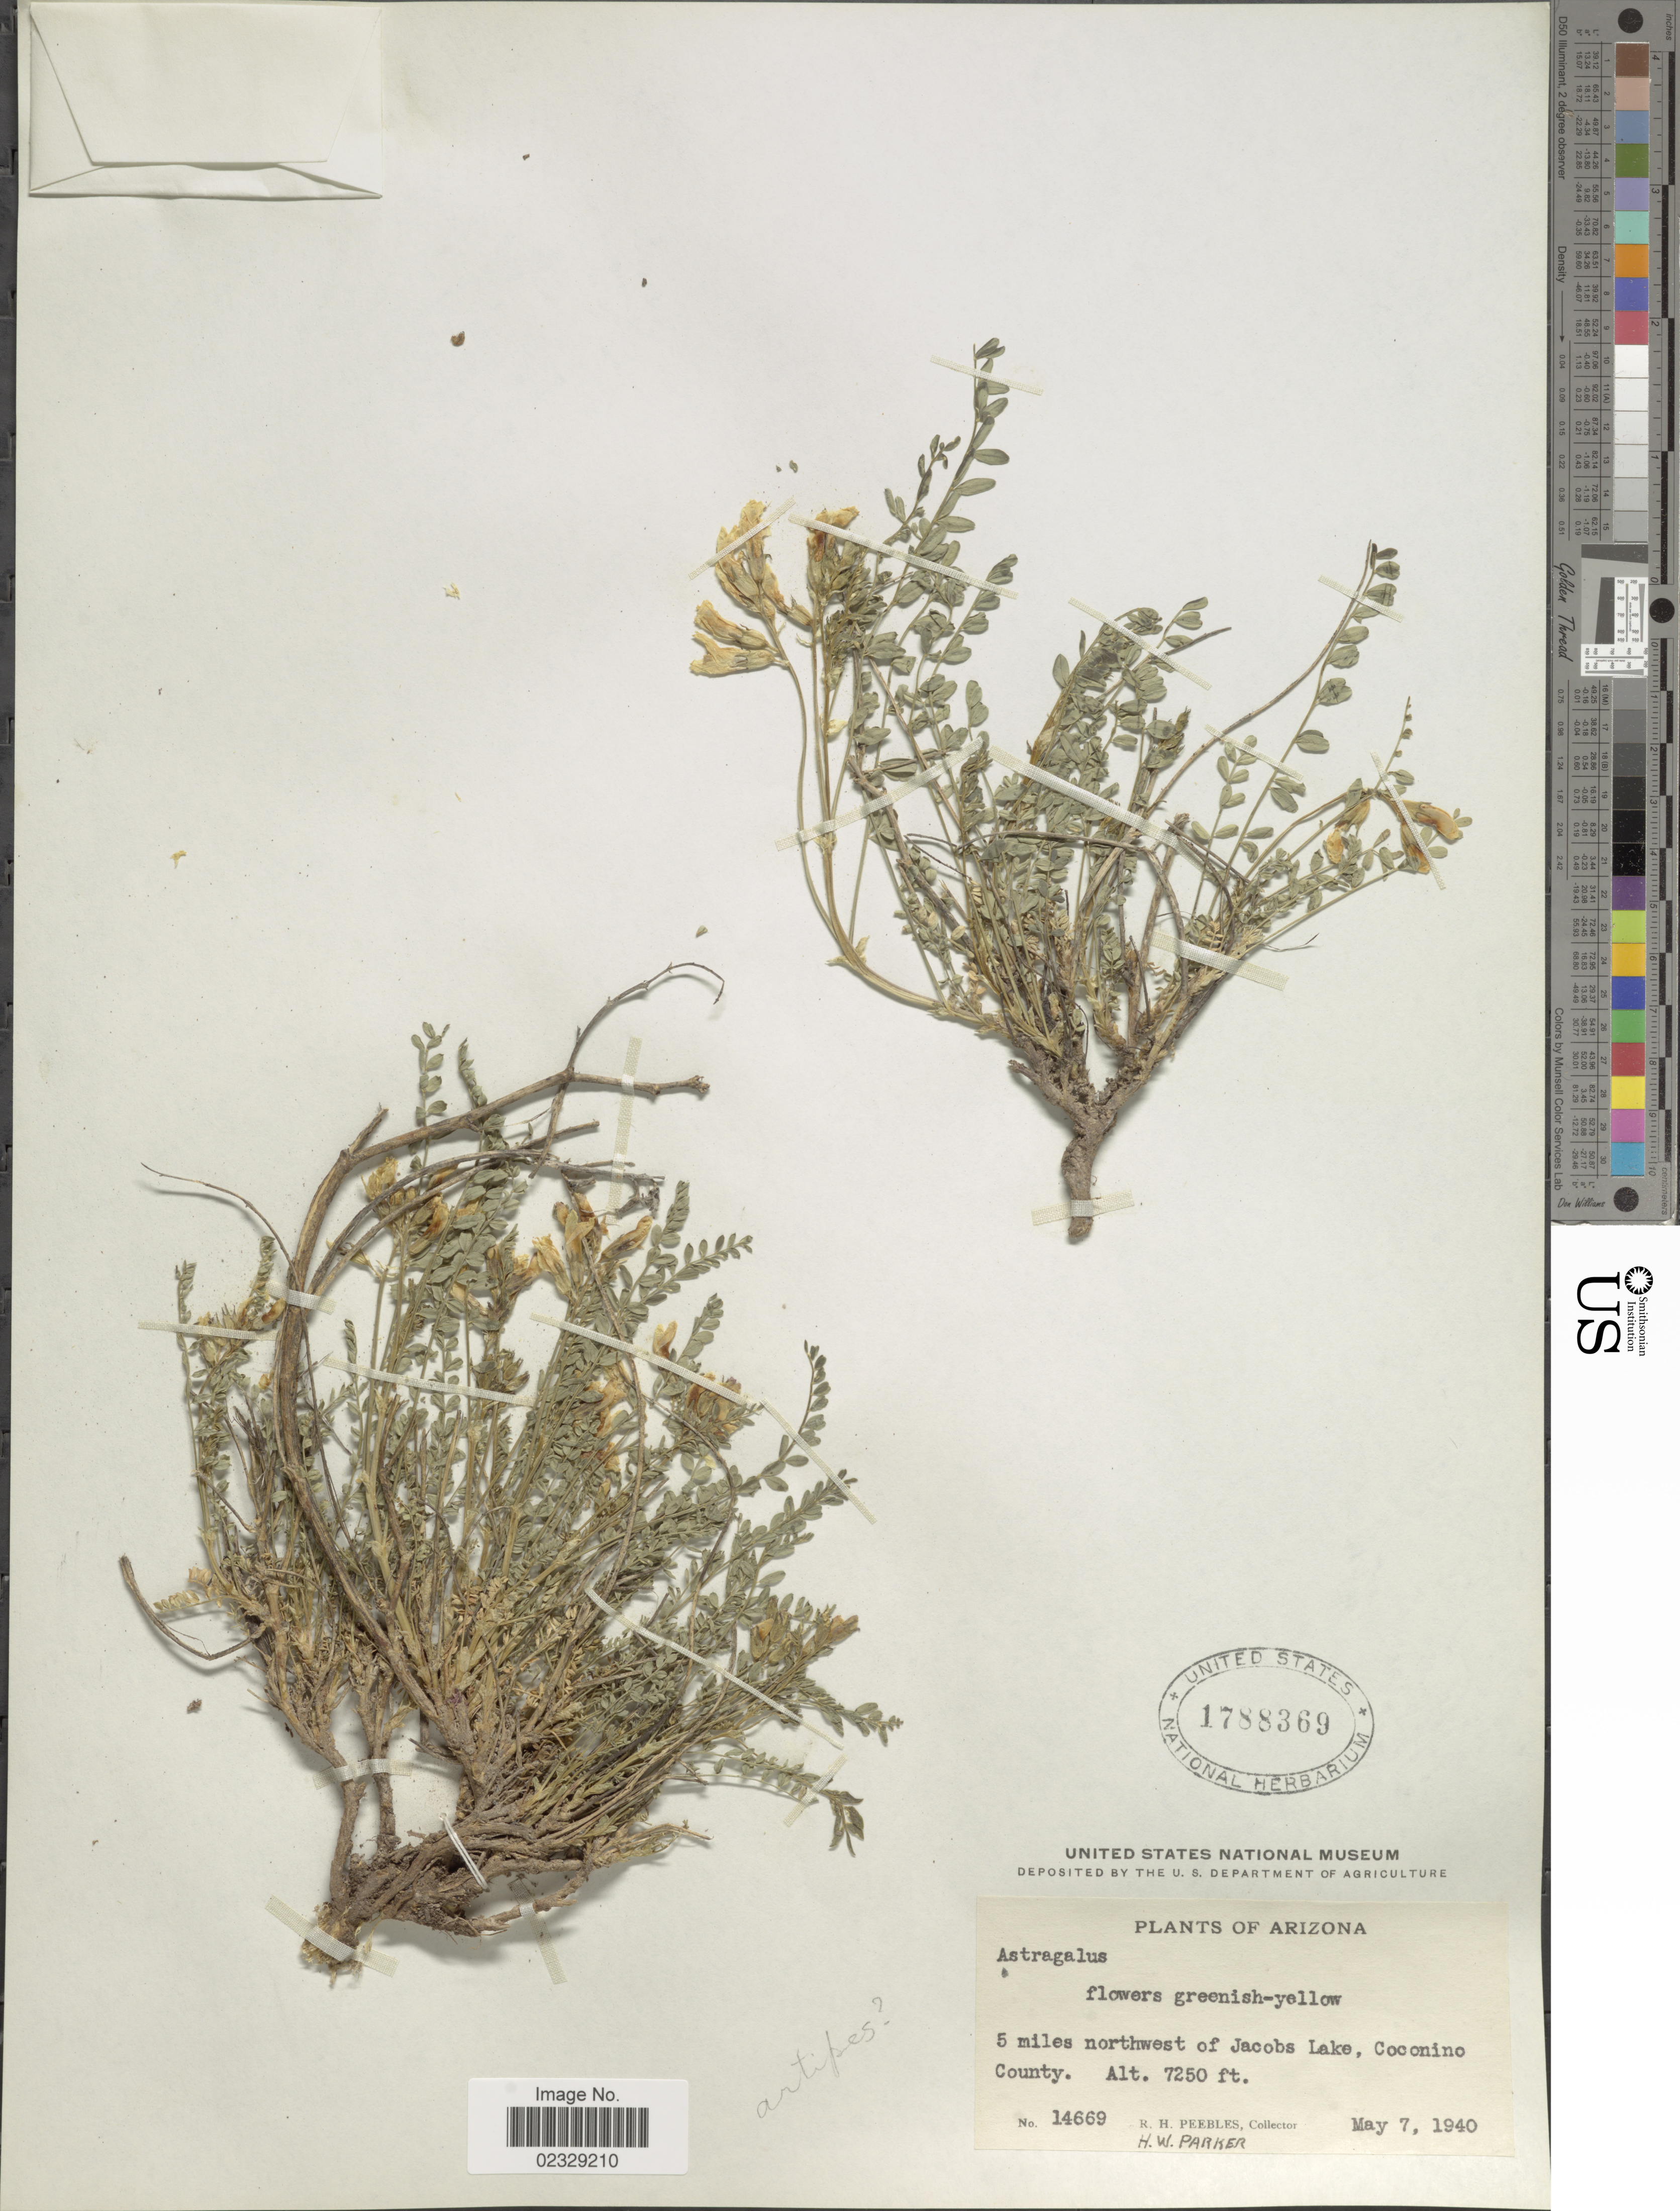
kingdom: Plantae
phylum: Tracheophyta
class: Magnoliopsida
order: Fabales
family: Fabaceae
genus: Astragalus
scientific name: Astragalus artipes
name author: A. Gray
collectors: R. H. Peebles & H. W. Parker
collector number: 14669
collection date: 1940-05-07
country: United States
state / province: Arizona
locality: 5 miles northwest of Jacobs Lake, Coconino County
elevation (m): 2210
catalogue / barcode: US 1788369